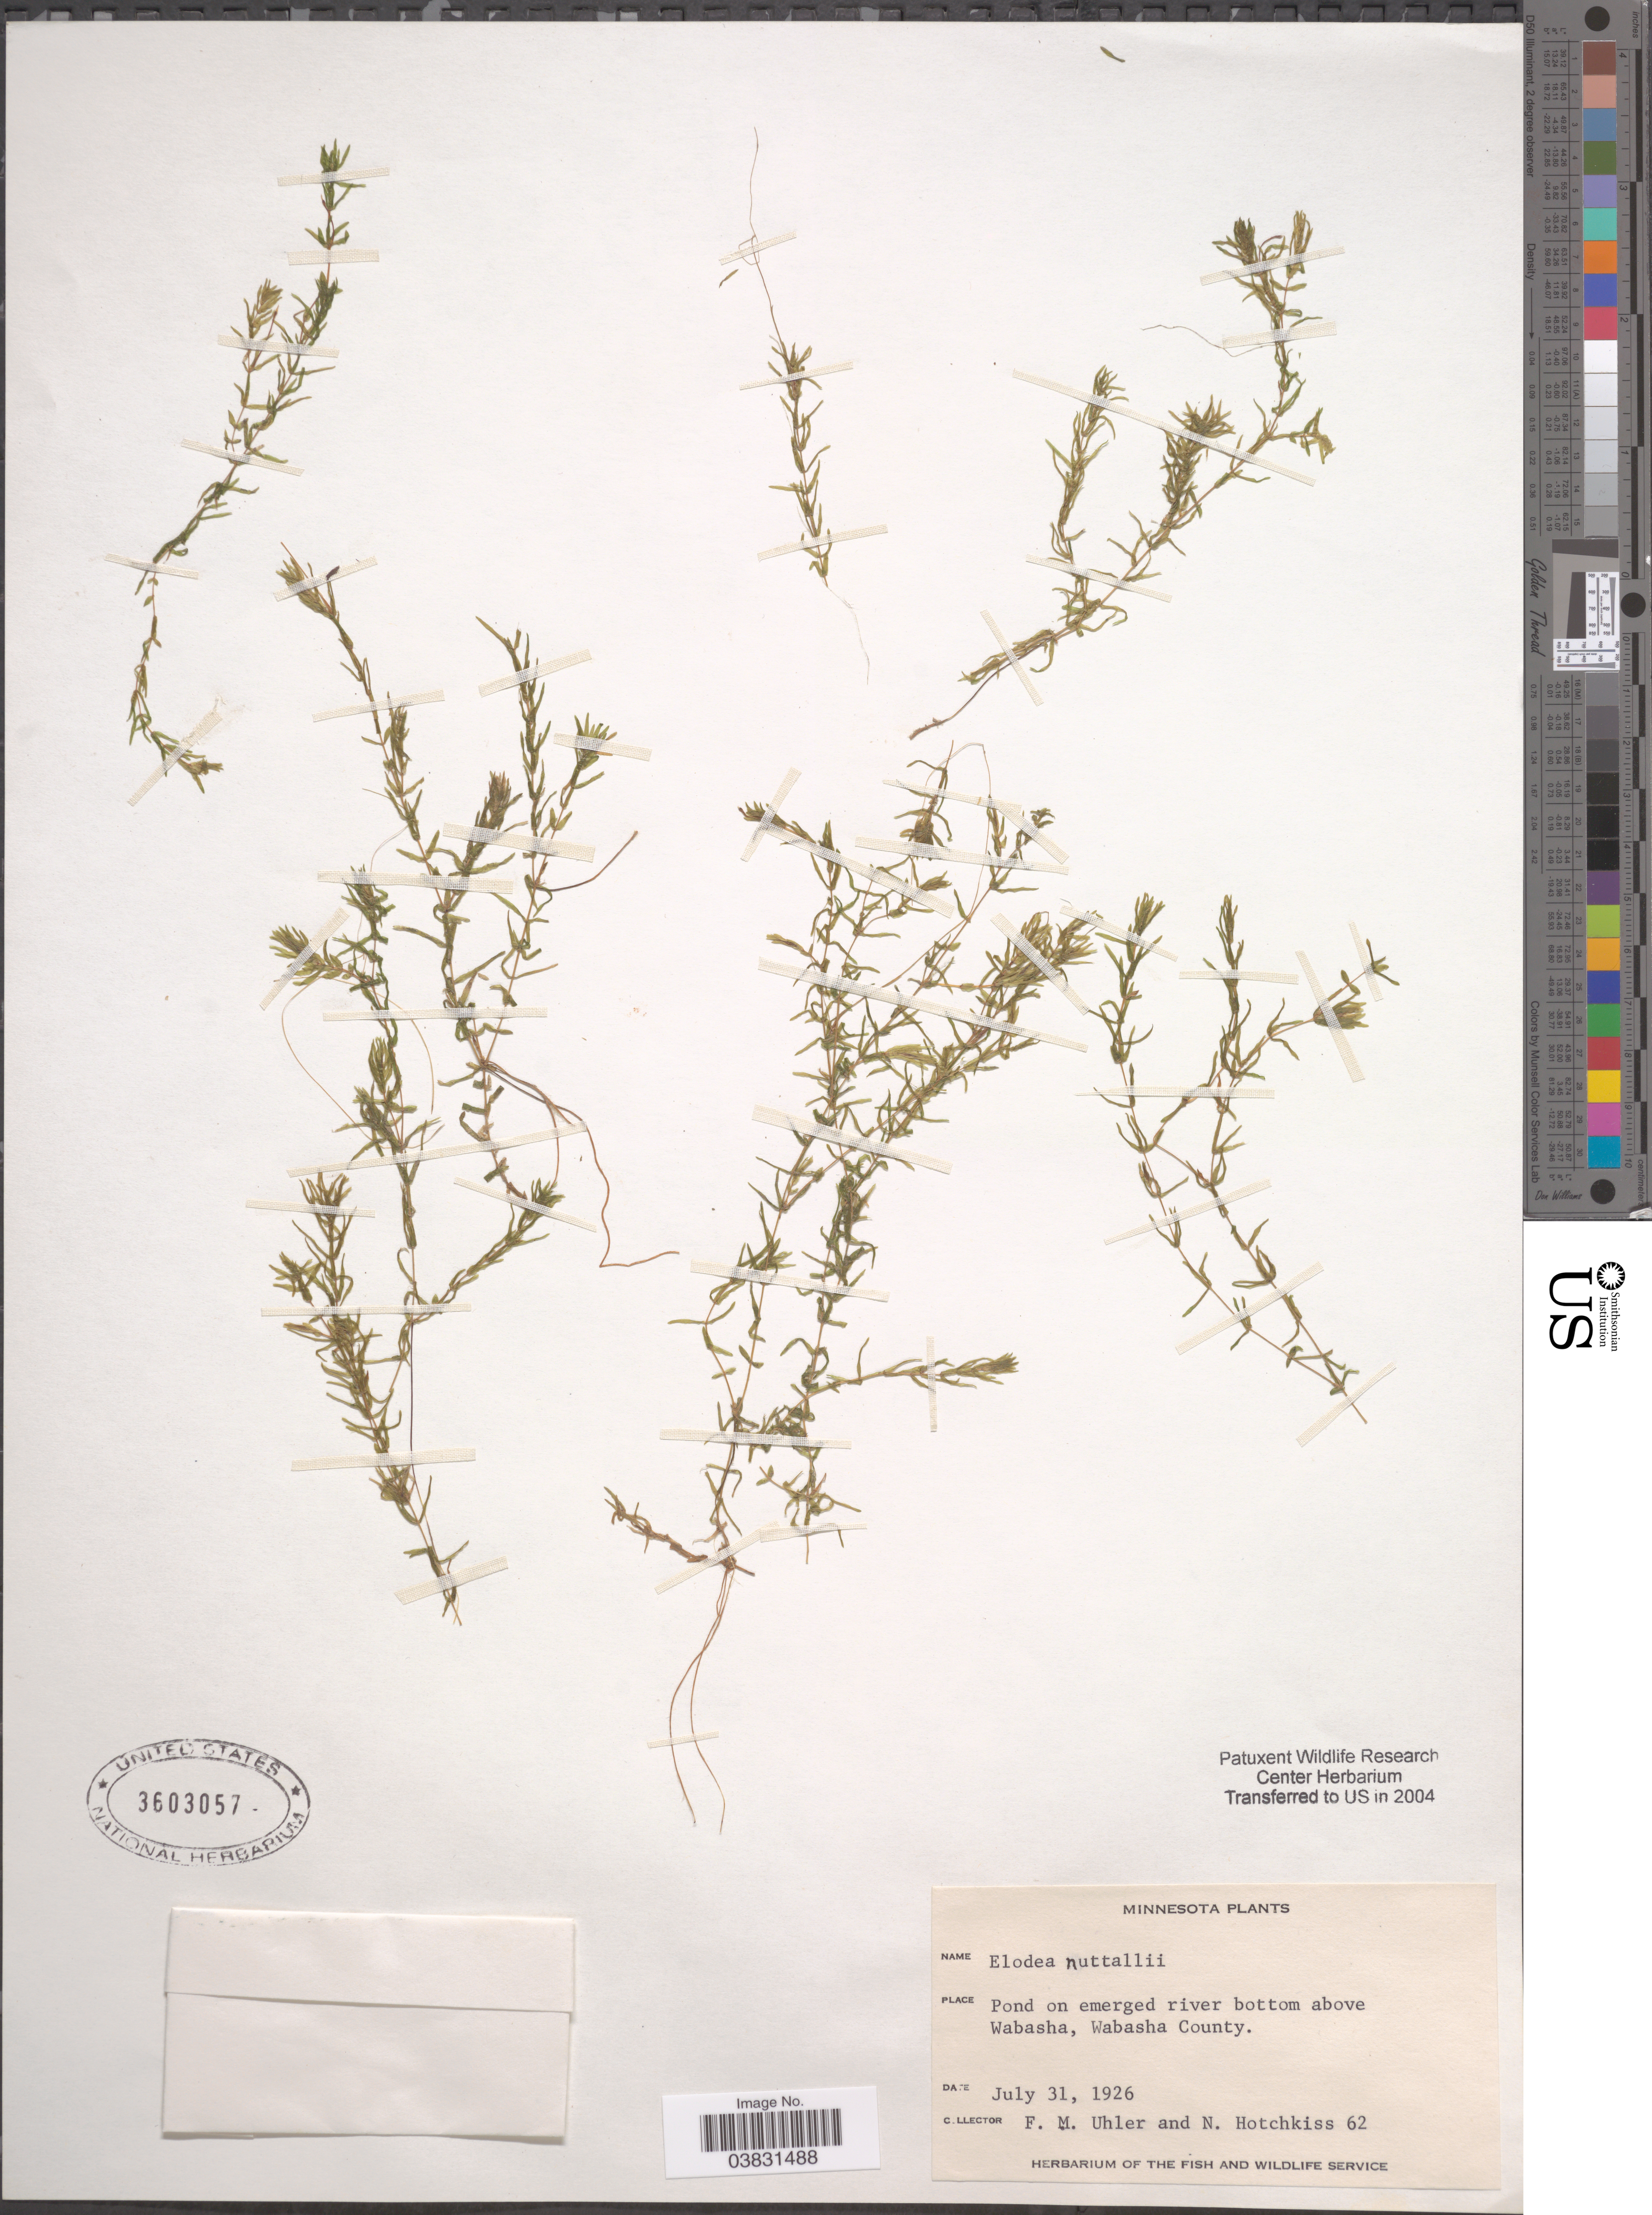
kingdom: Plantae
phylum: Tracheophyta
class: Liliopsida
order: Alismatales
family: Hydrocharitaceae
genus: Elodea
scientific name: Elodea nuttallii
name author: (Planch.) H. St. John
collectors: F. M. Uhler & N. Hotchkiss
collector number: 62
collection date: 1926-07-31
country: United States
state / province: Minnesota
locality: Pond on emerged river bottom above Wabasha, Wabasha County.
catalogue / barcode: US 3603057